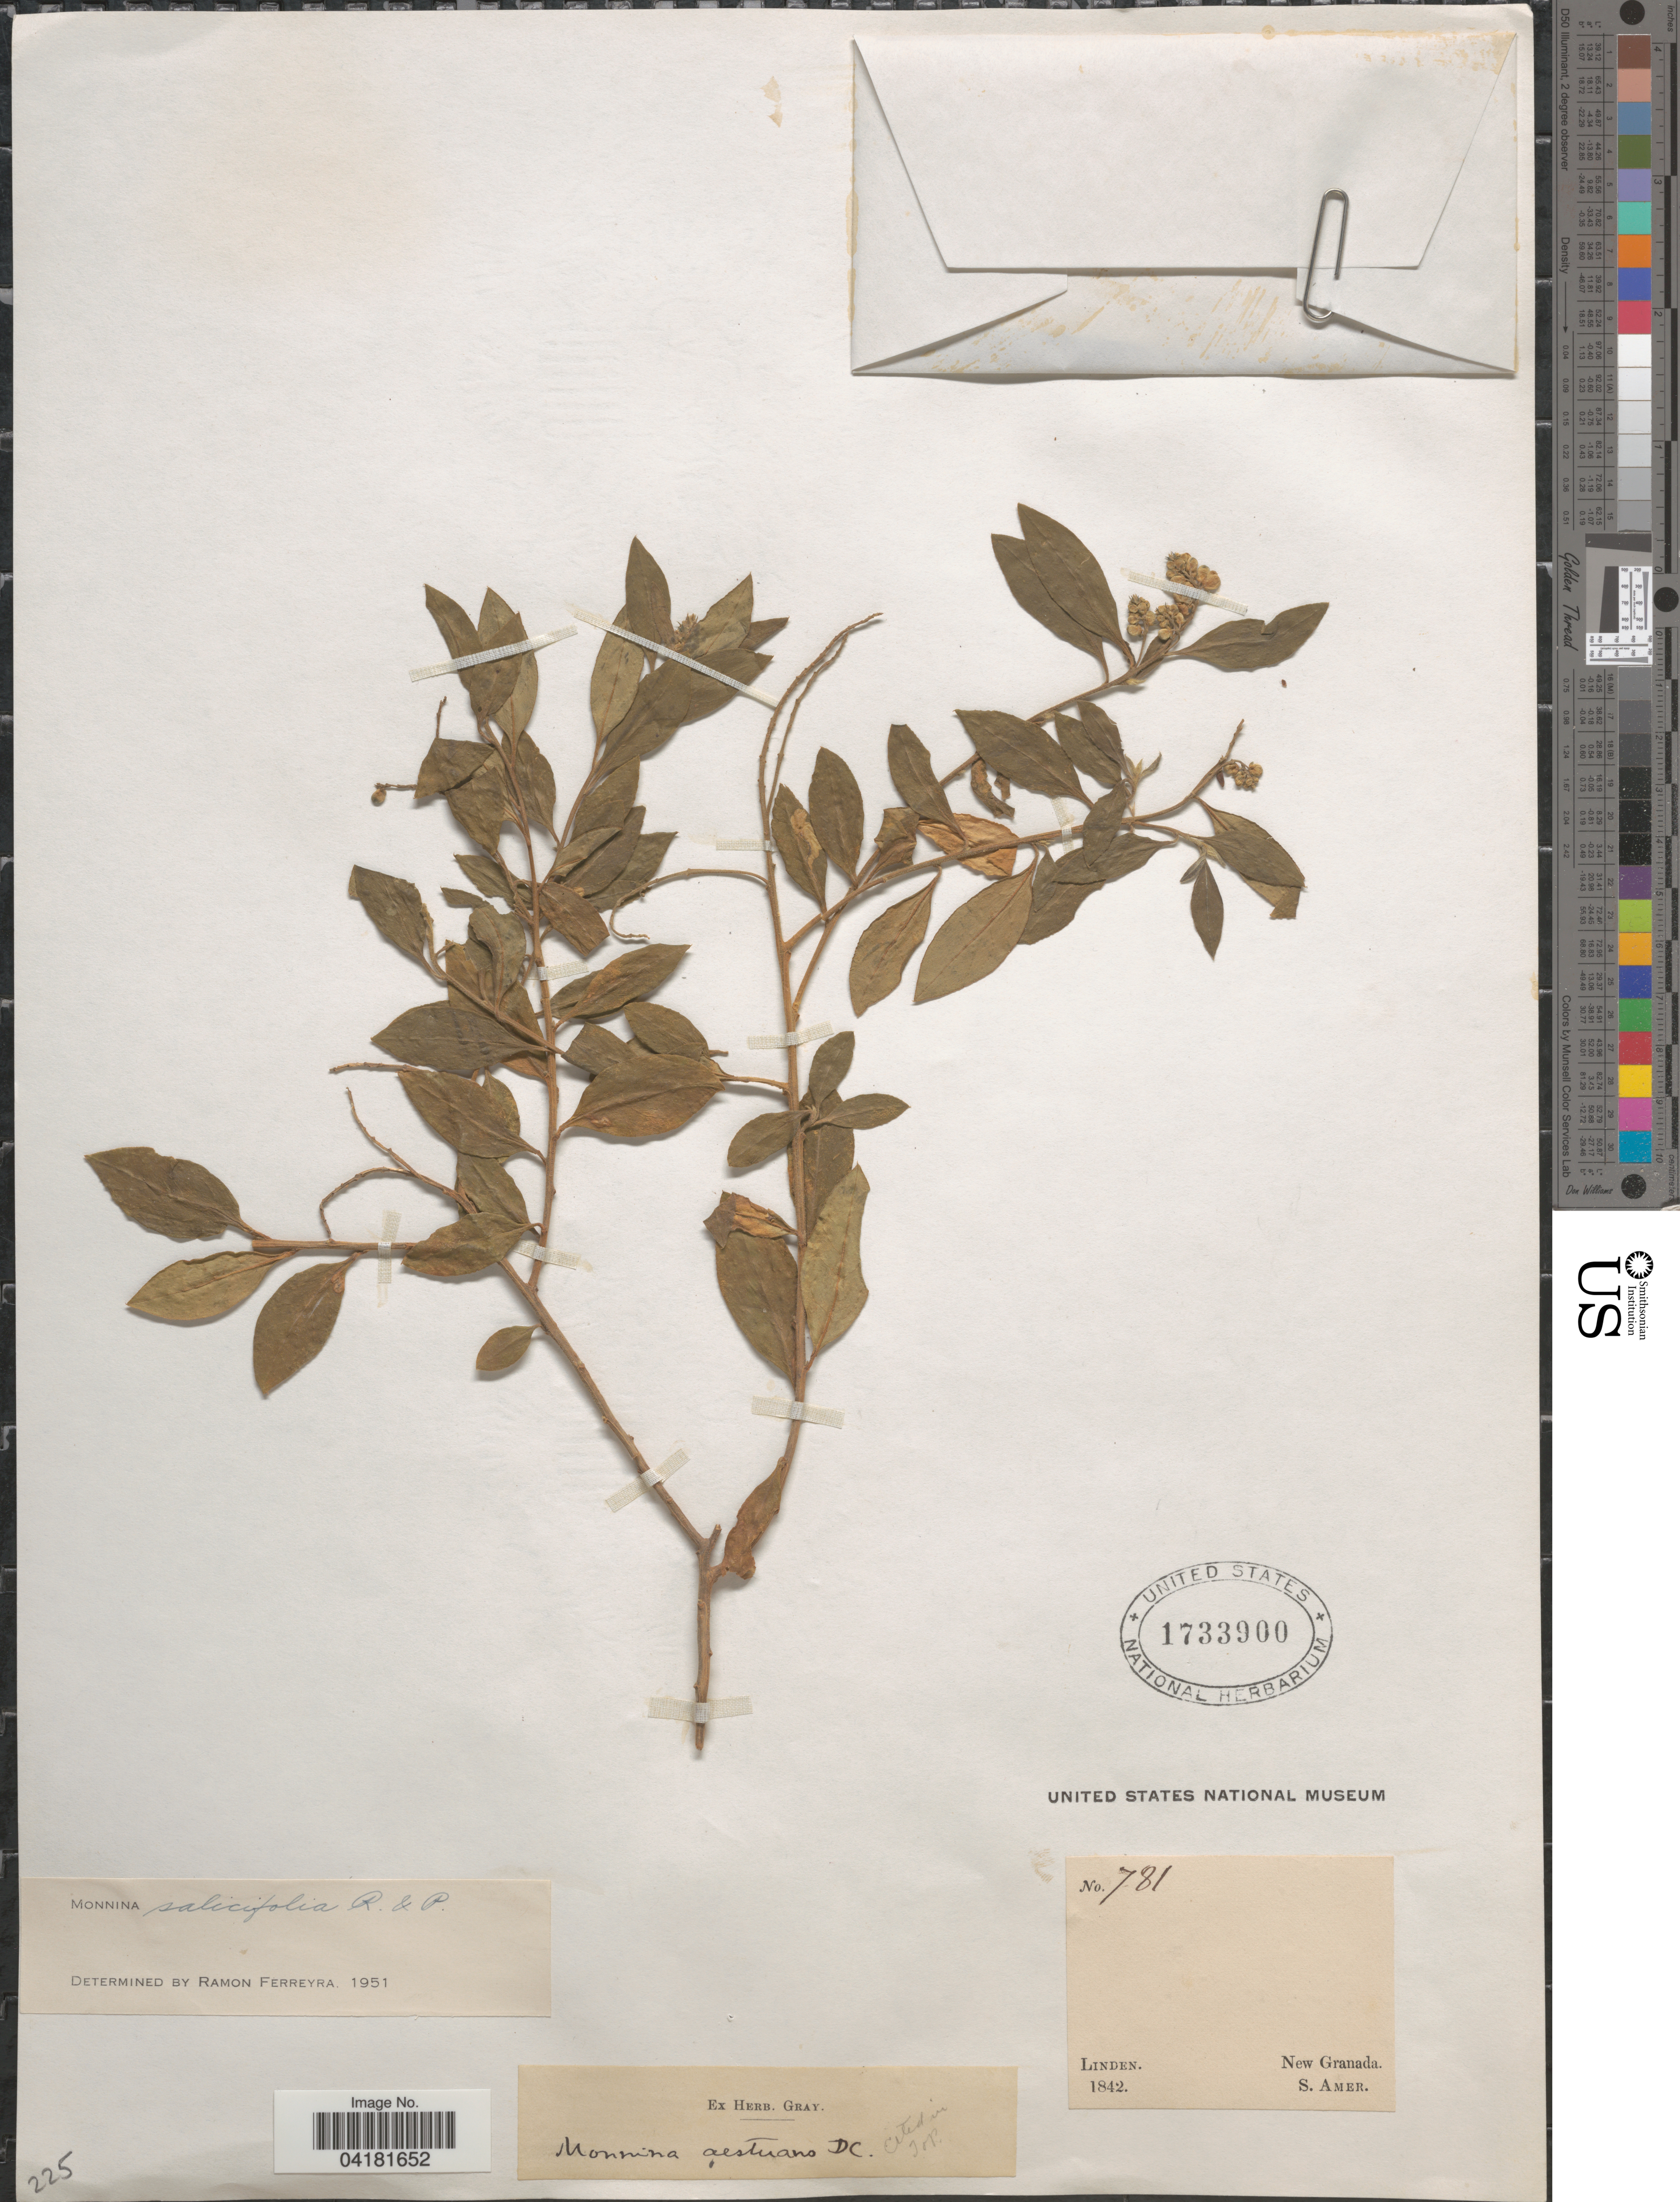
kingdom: Plantae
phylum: Tracheophyta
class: Magnoliopsida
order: Fabales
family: Polygalaceae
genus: Monnina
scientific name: Monnina salicifolia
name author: Ruiz & Pav.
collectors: -- Linden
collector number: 781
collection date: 1842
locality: New Granada. S. Amer.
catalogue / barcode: US 1733900